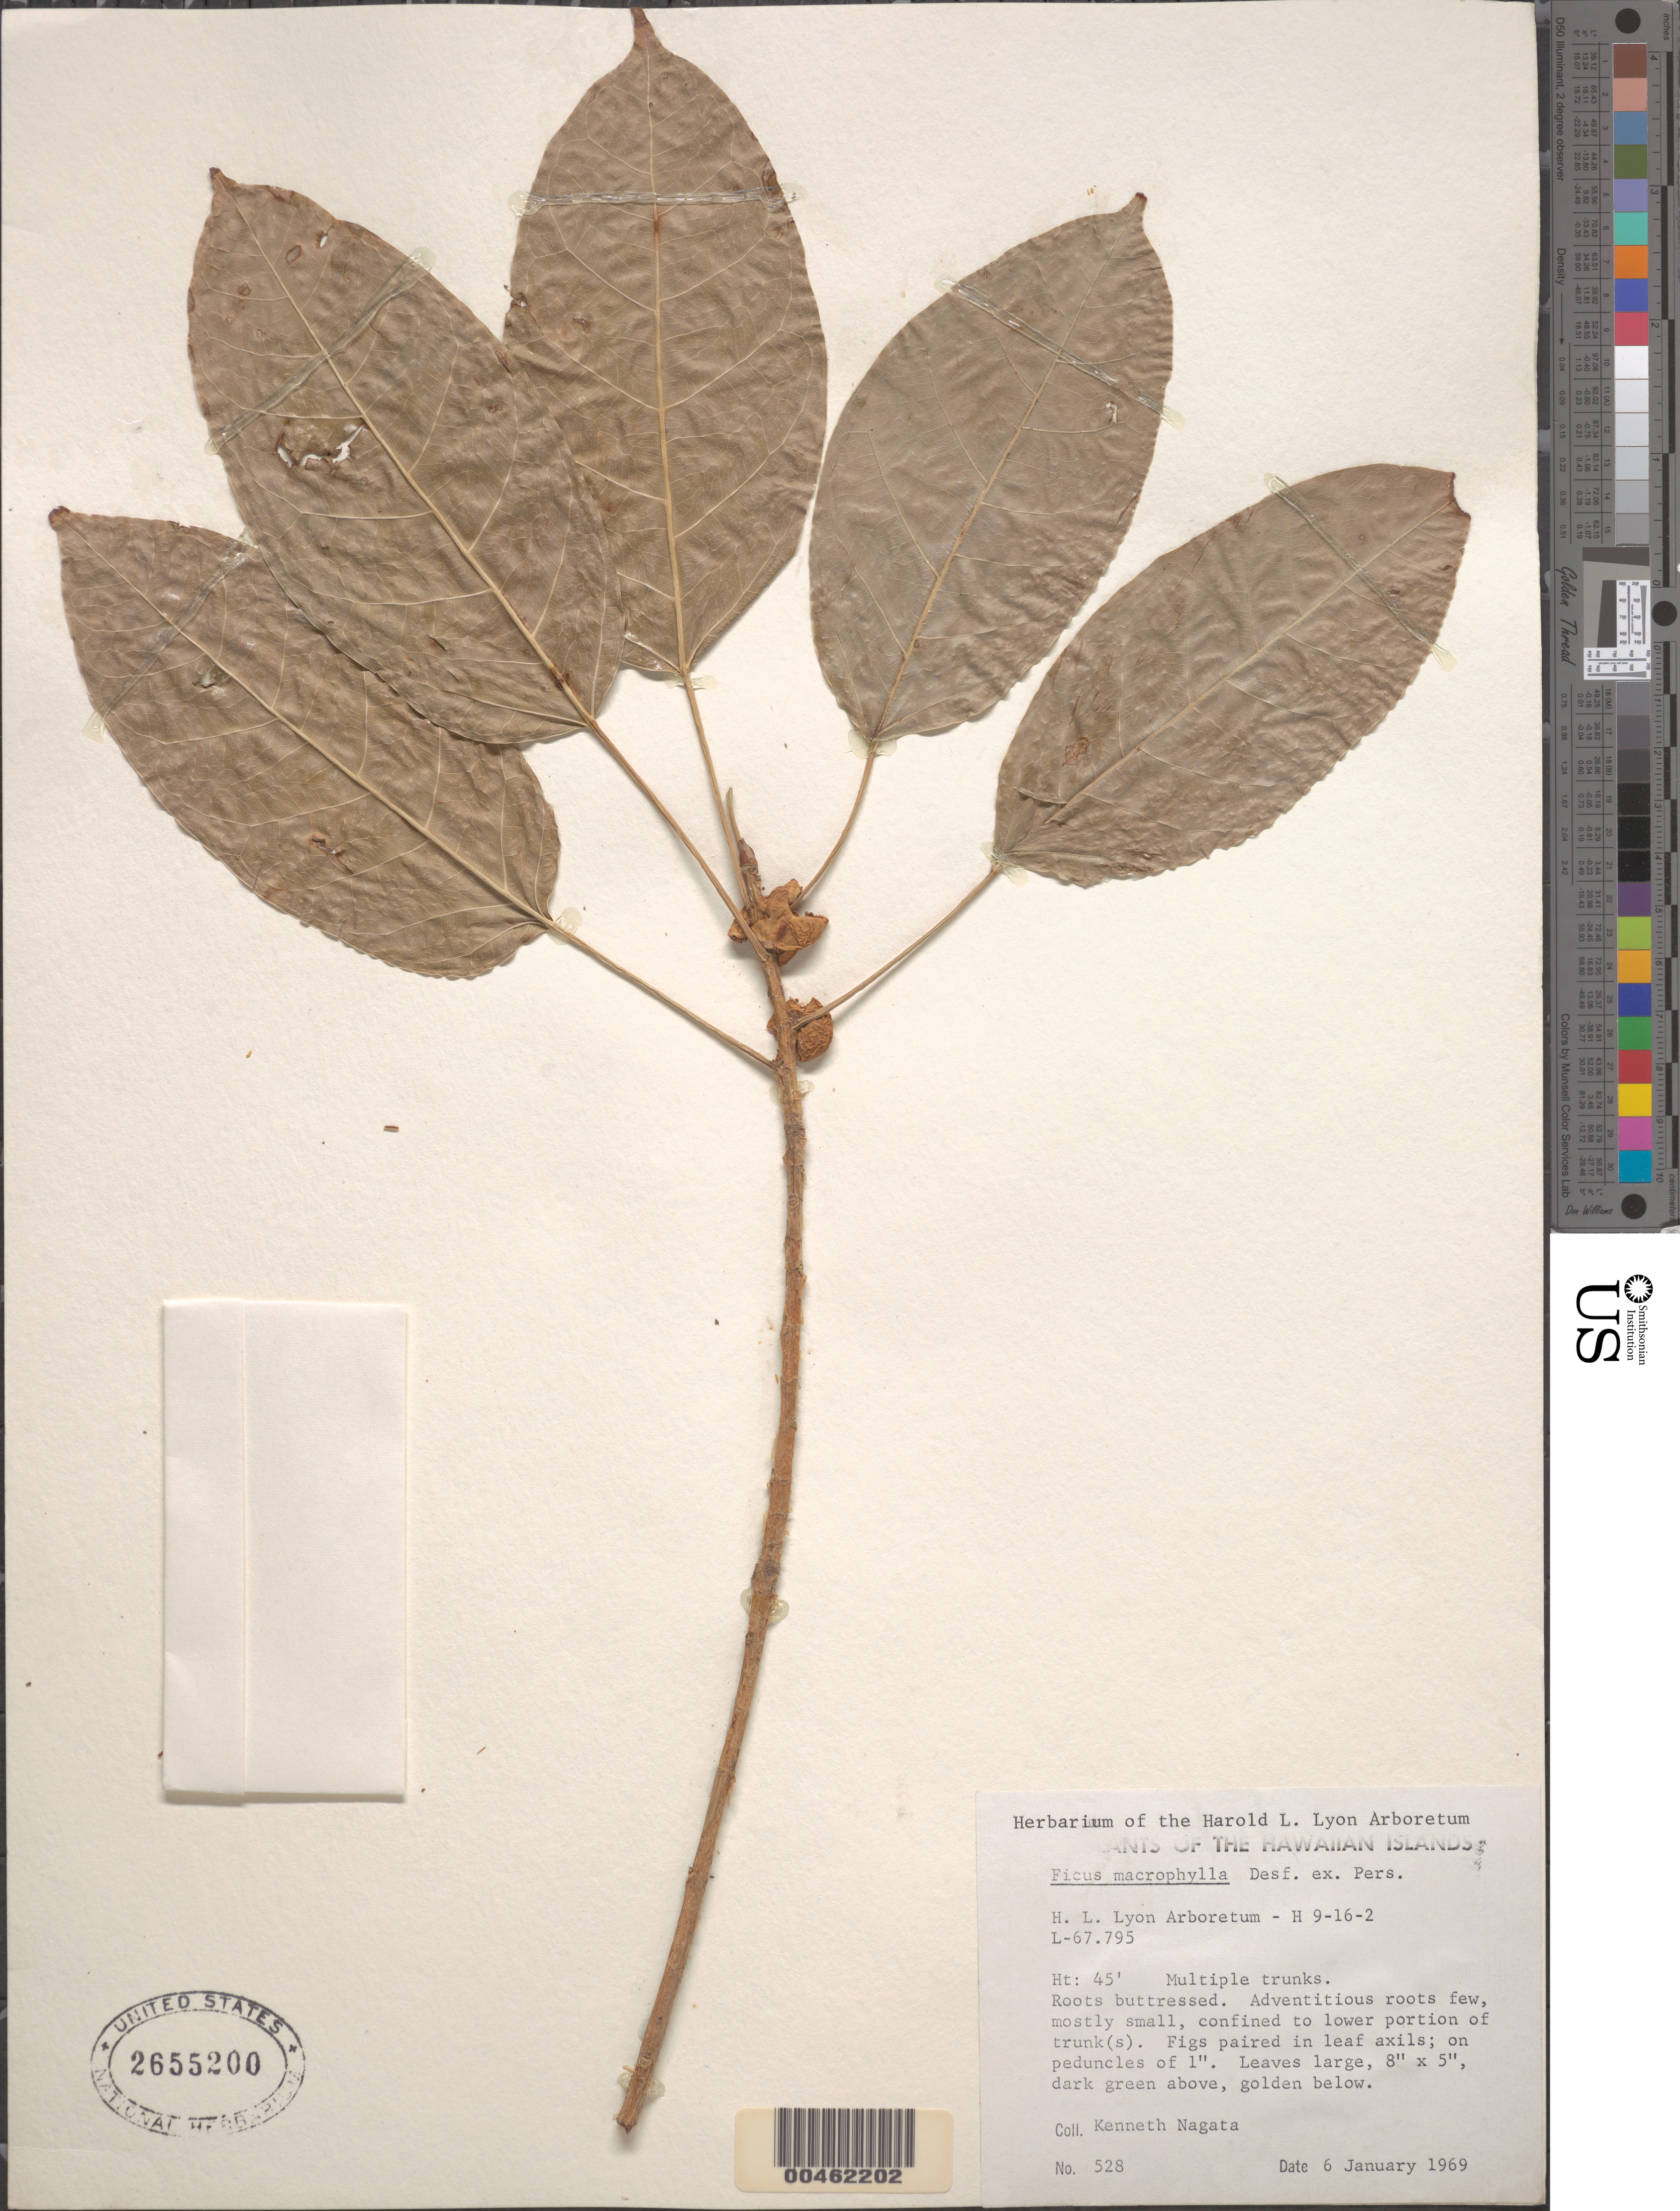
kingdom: Plantae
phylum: Tracheophyta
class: Magnoliopsida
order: Rosales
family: Moraceae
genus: Ficus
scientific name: Ficus macrophylla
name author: Pers.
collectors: K. Nagata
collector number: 528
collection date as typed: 6 Jan 1969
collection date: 1969-01-06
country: United States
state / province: Hawaii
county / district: Honolulu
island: Oahu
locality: H.L. Lyon Arboretum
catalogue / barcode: US 2655200